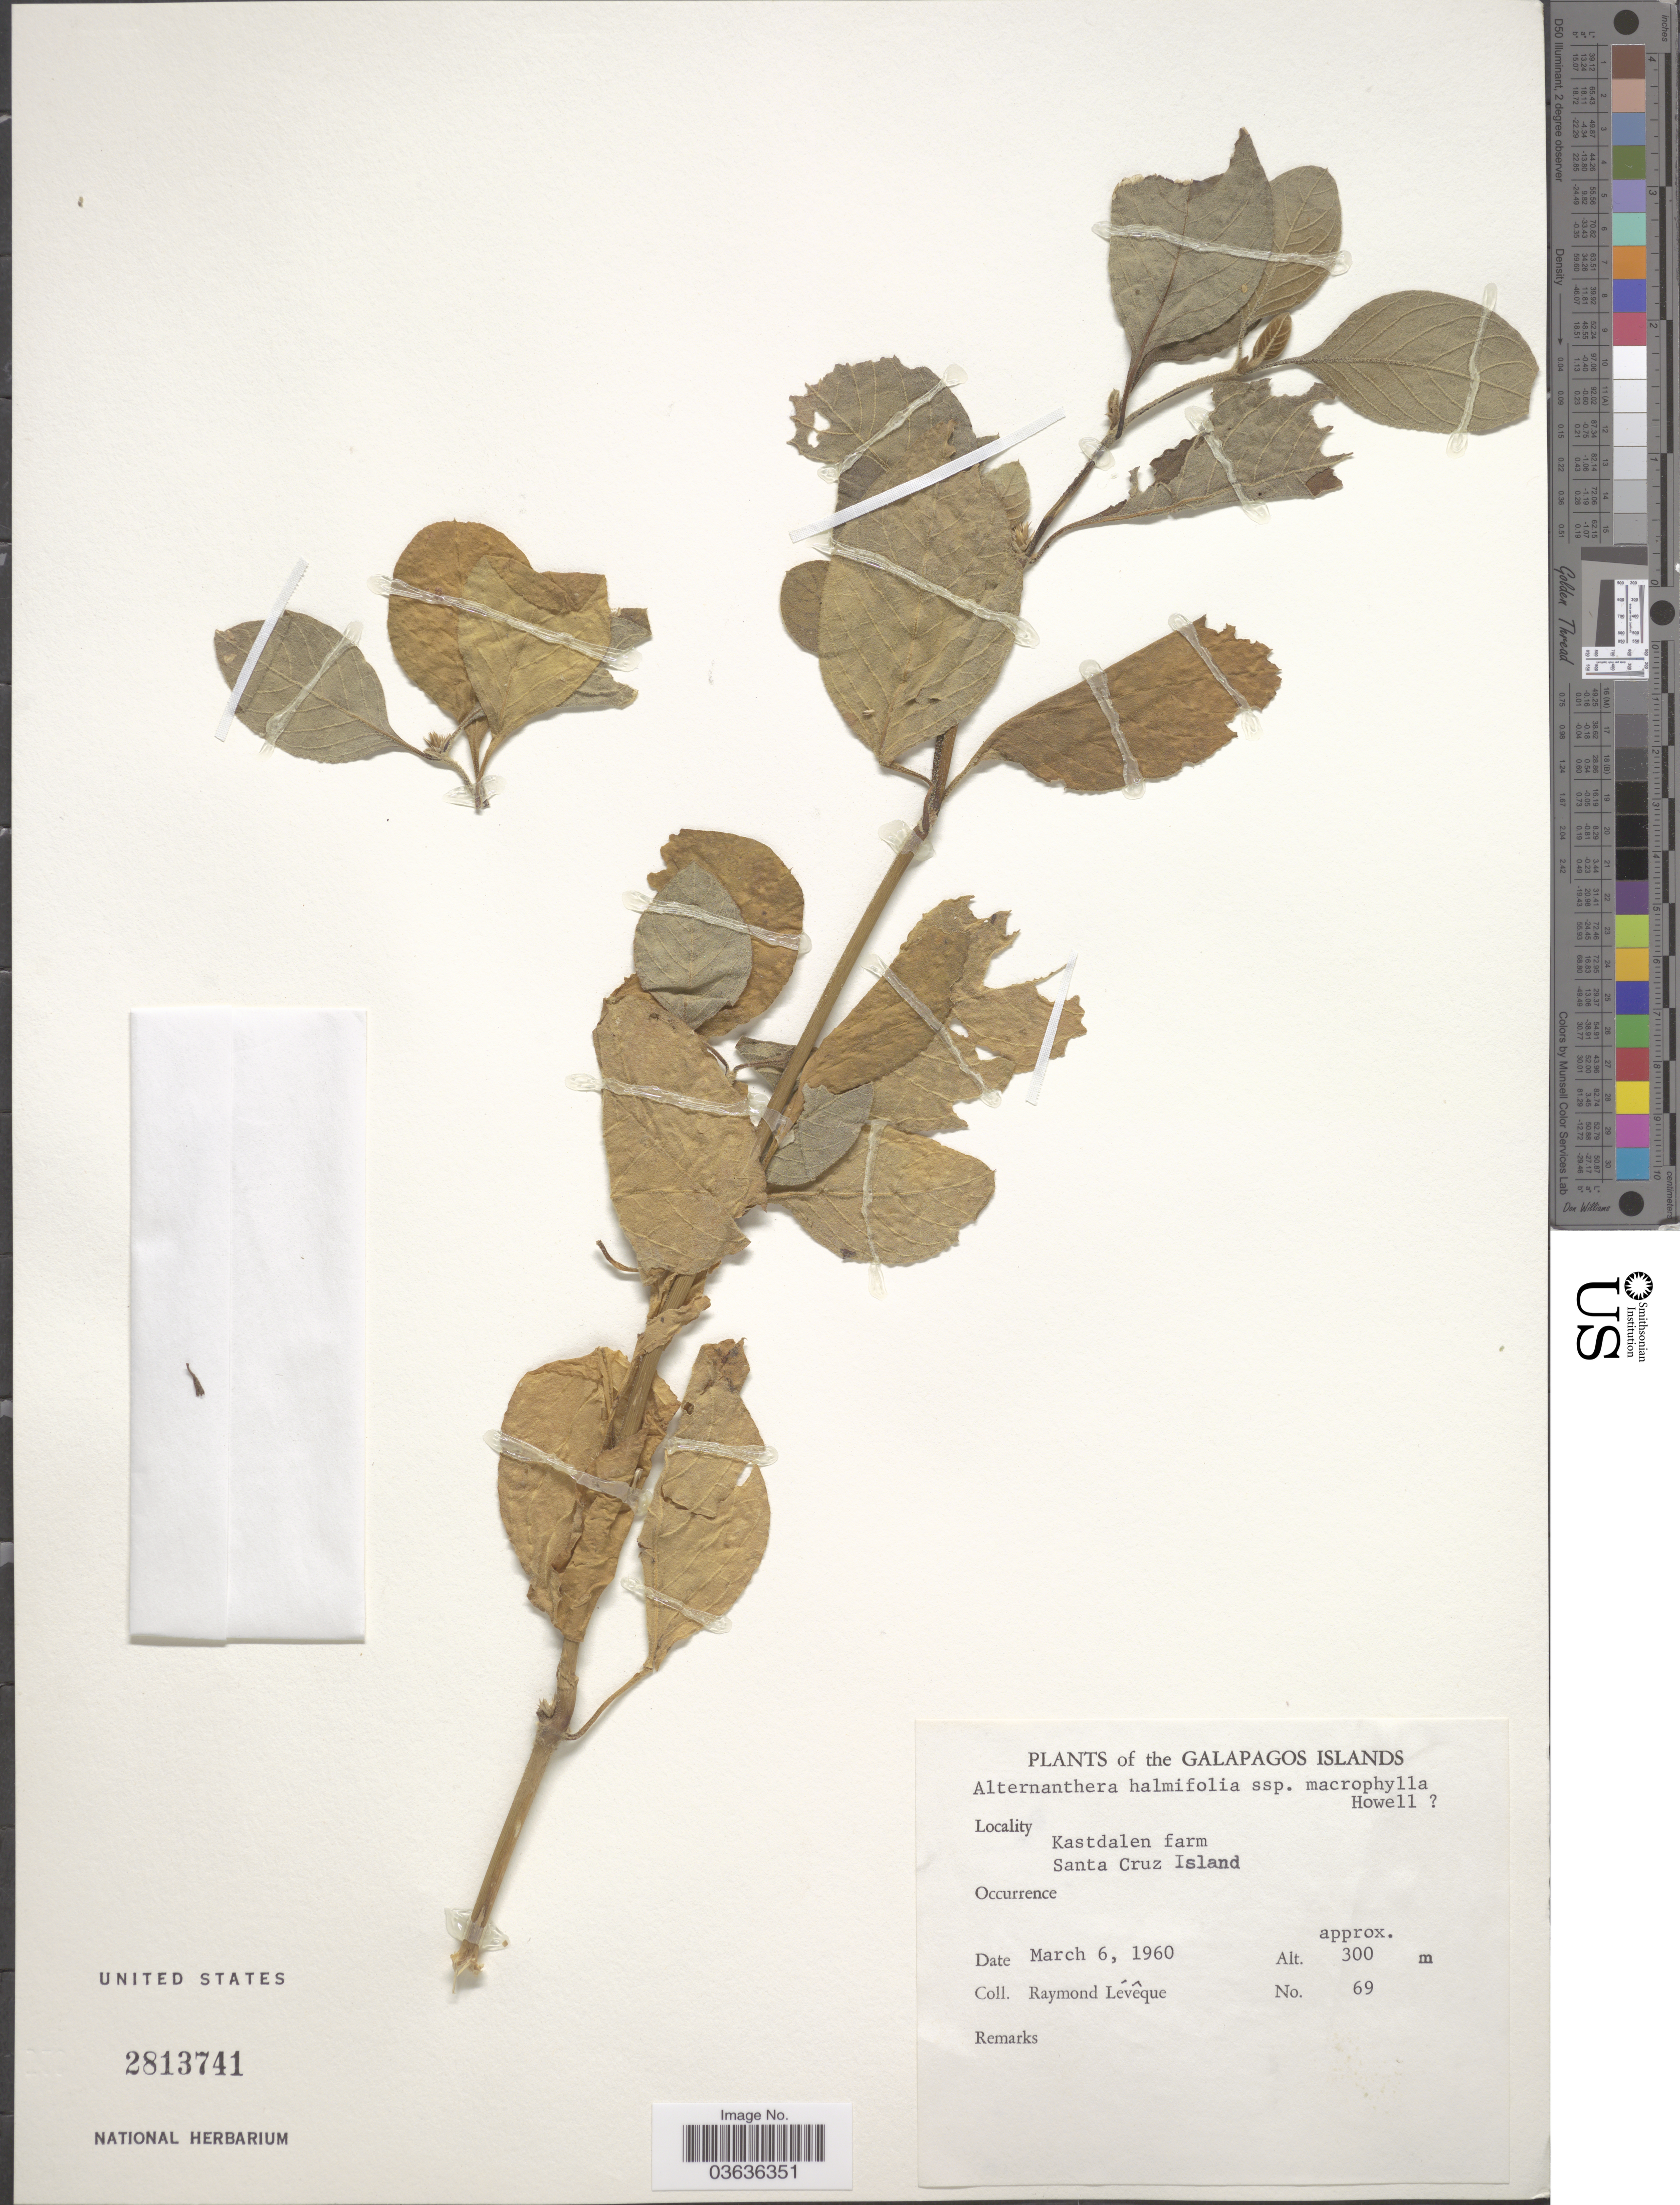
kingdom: Plantae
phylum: Tracheophyta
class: Magnoliopsida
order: Caryophyllales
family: Amaranthaceae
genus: Alternanthera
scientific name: Alternanthera halimifolia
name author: (Lam.) Standl. ex Pittier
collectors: R. Lévêque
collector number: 69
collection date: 1960-03-06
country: Ecuador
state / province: Colón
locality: The Galapagos Islands. Kastdalen farm. Santa Cruz Island.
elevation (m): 300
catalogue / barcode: US 2813741